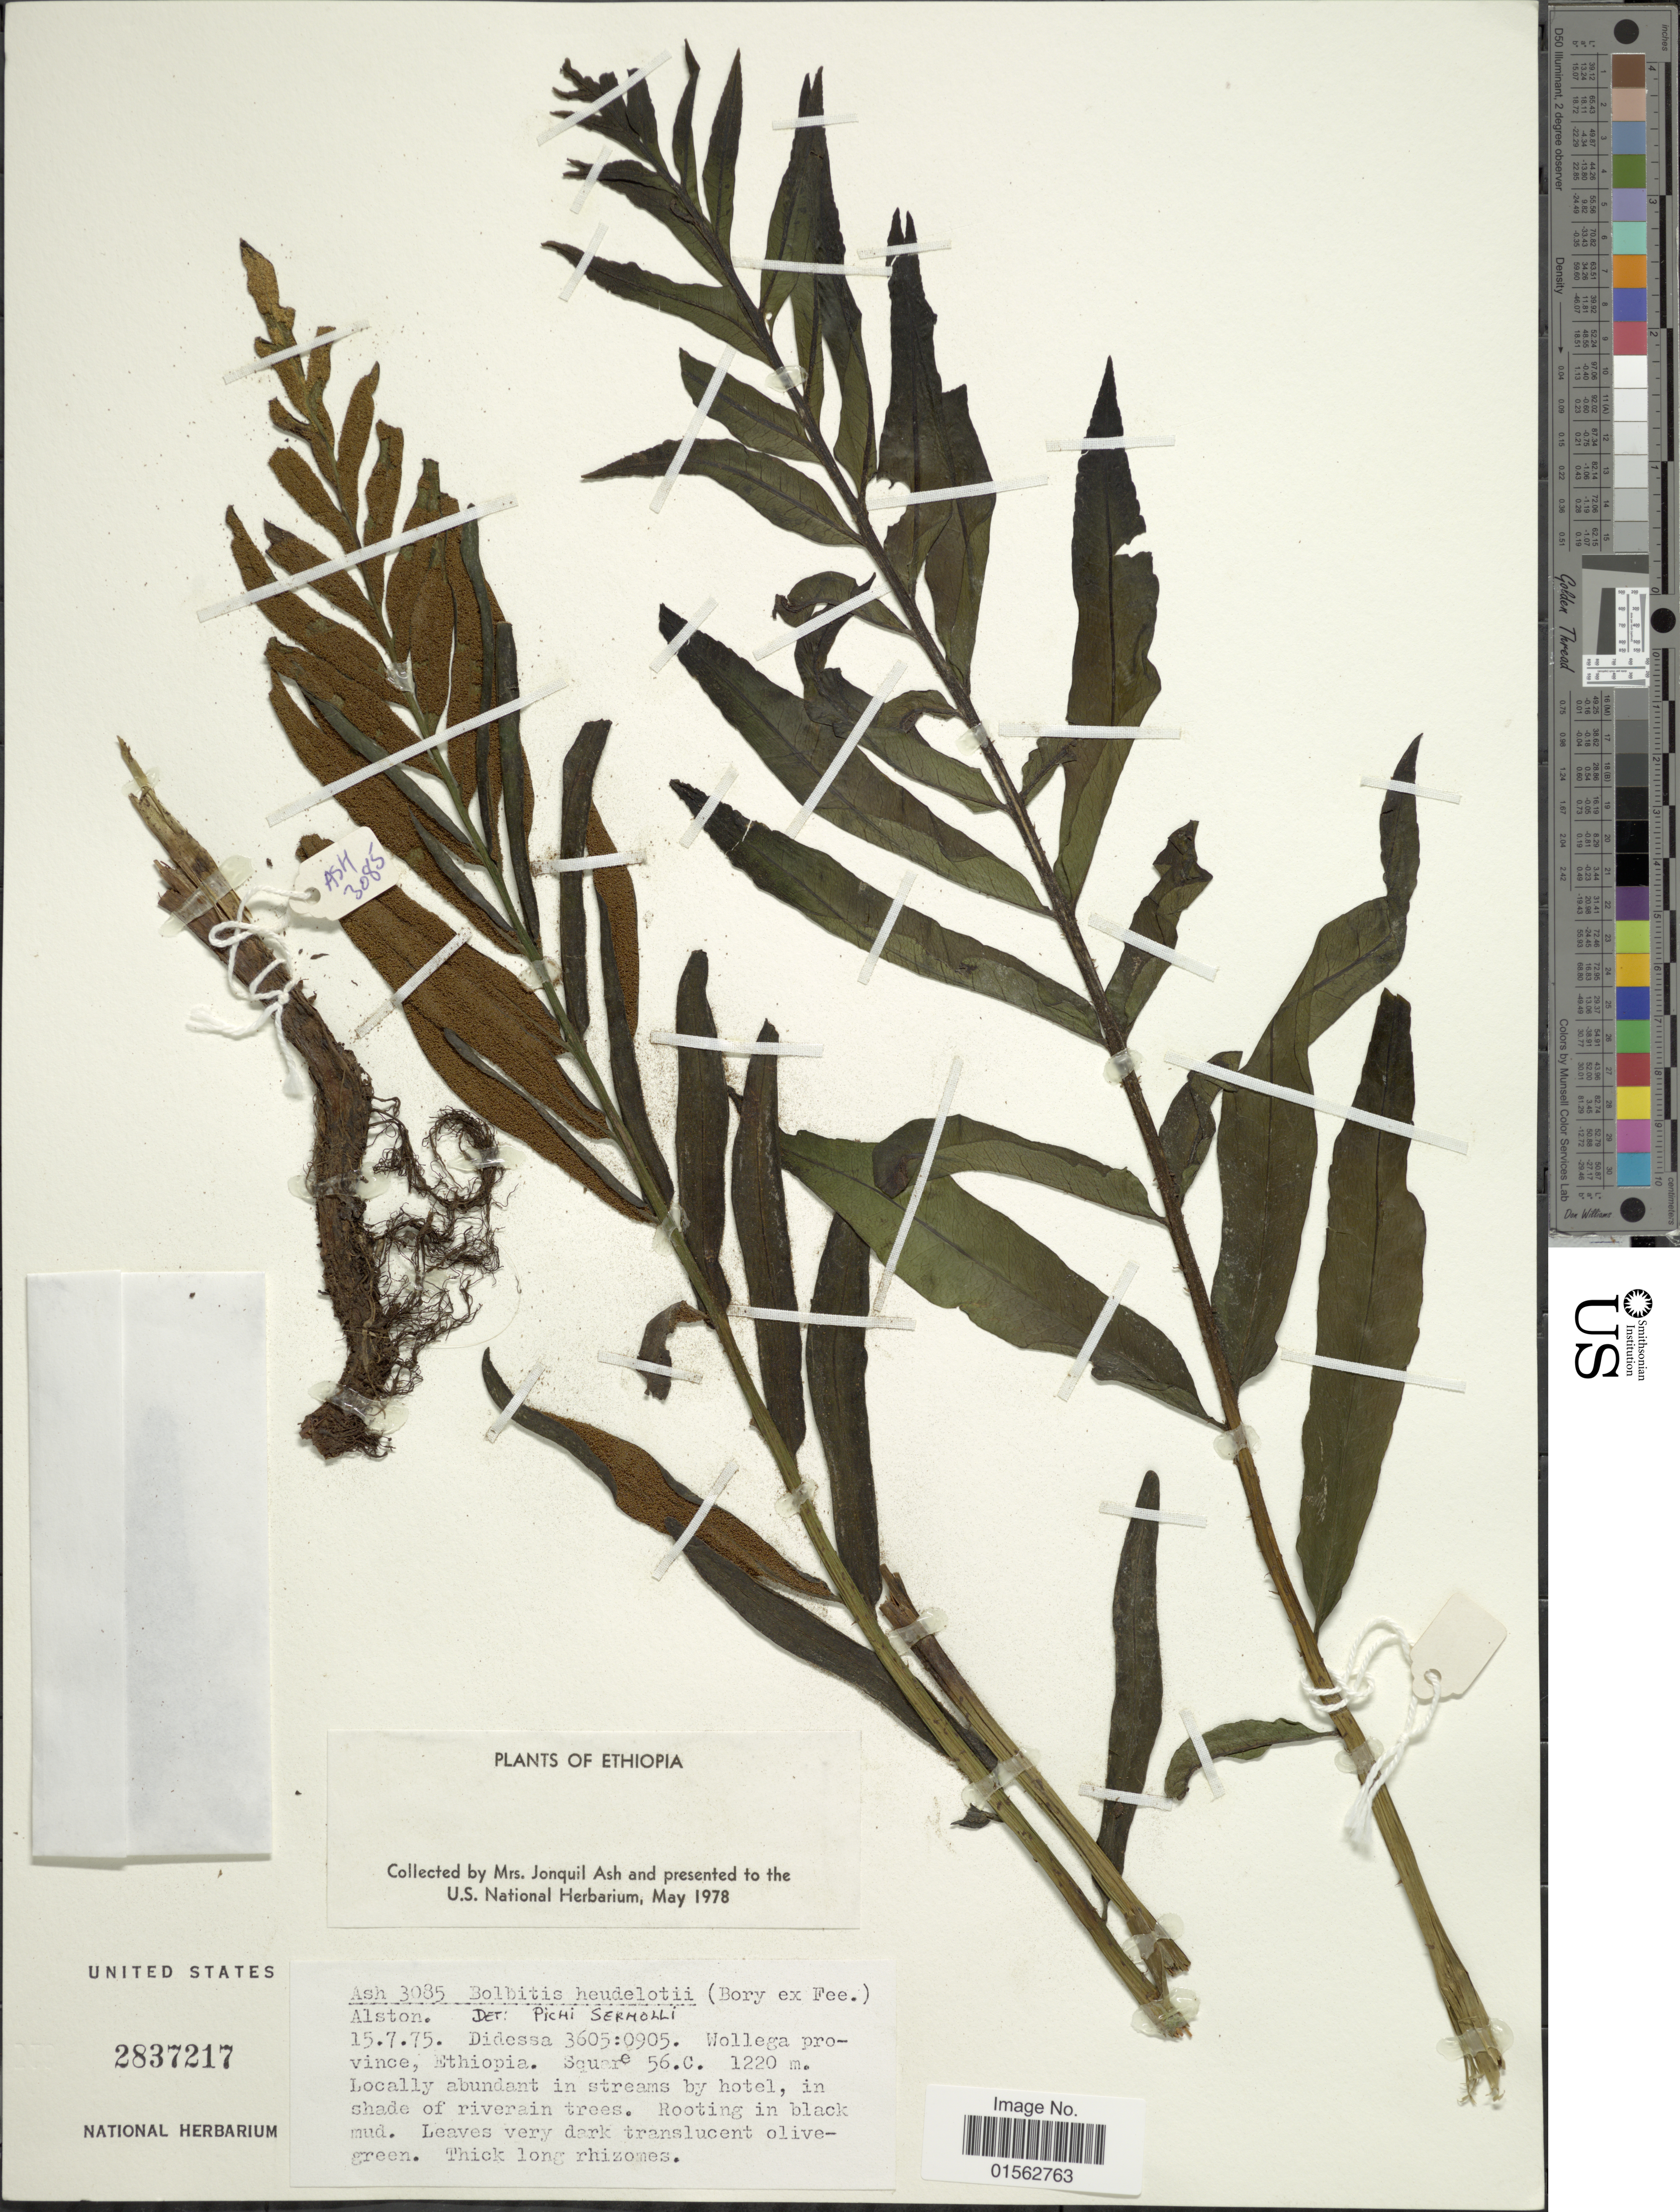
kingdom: Plantae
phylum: Tracheophyta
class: Polypodiopsida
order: Polypodiales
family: Dryopteridaceae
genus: Bolbitis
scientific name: Bolbitis heudelotii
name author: (Bory ex Fée) Alston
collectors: J. Ash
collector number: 3085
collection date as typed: Transcribed d/m/y: 15/7/75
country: Ethiopia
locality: Wollega province, square 56.C., locally abundant in stream by hotel, in shade of riverain trees, rooting black mud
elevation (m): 1220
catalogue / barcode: US 2837217